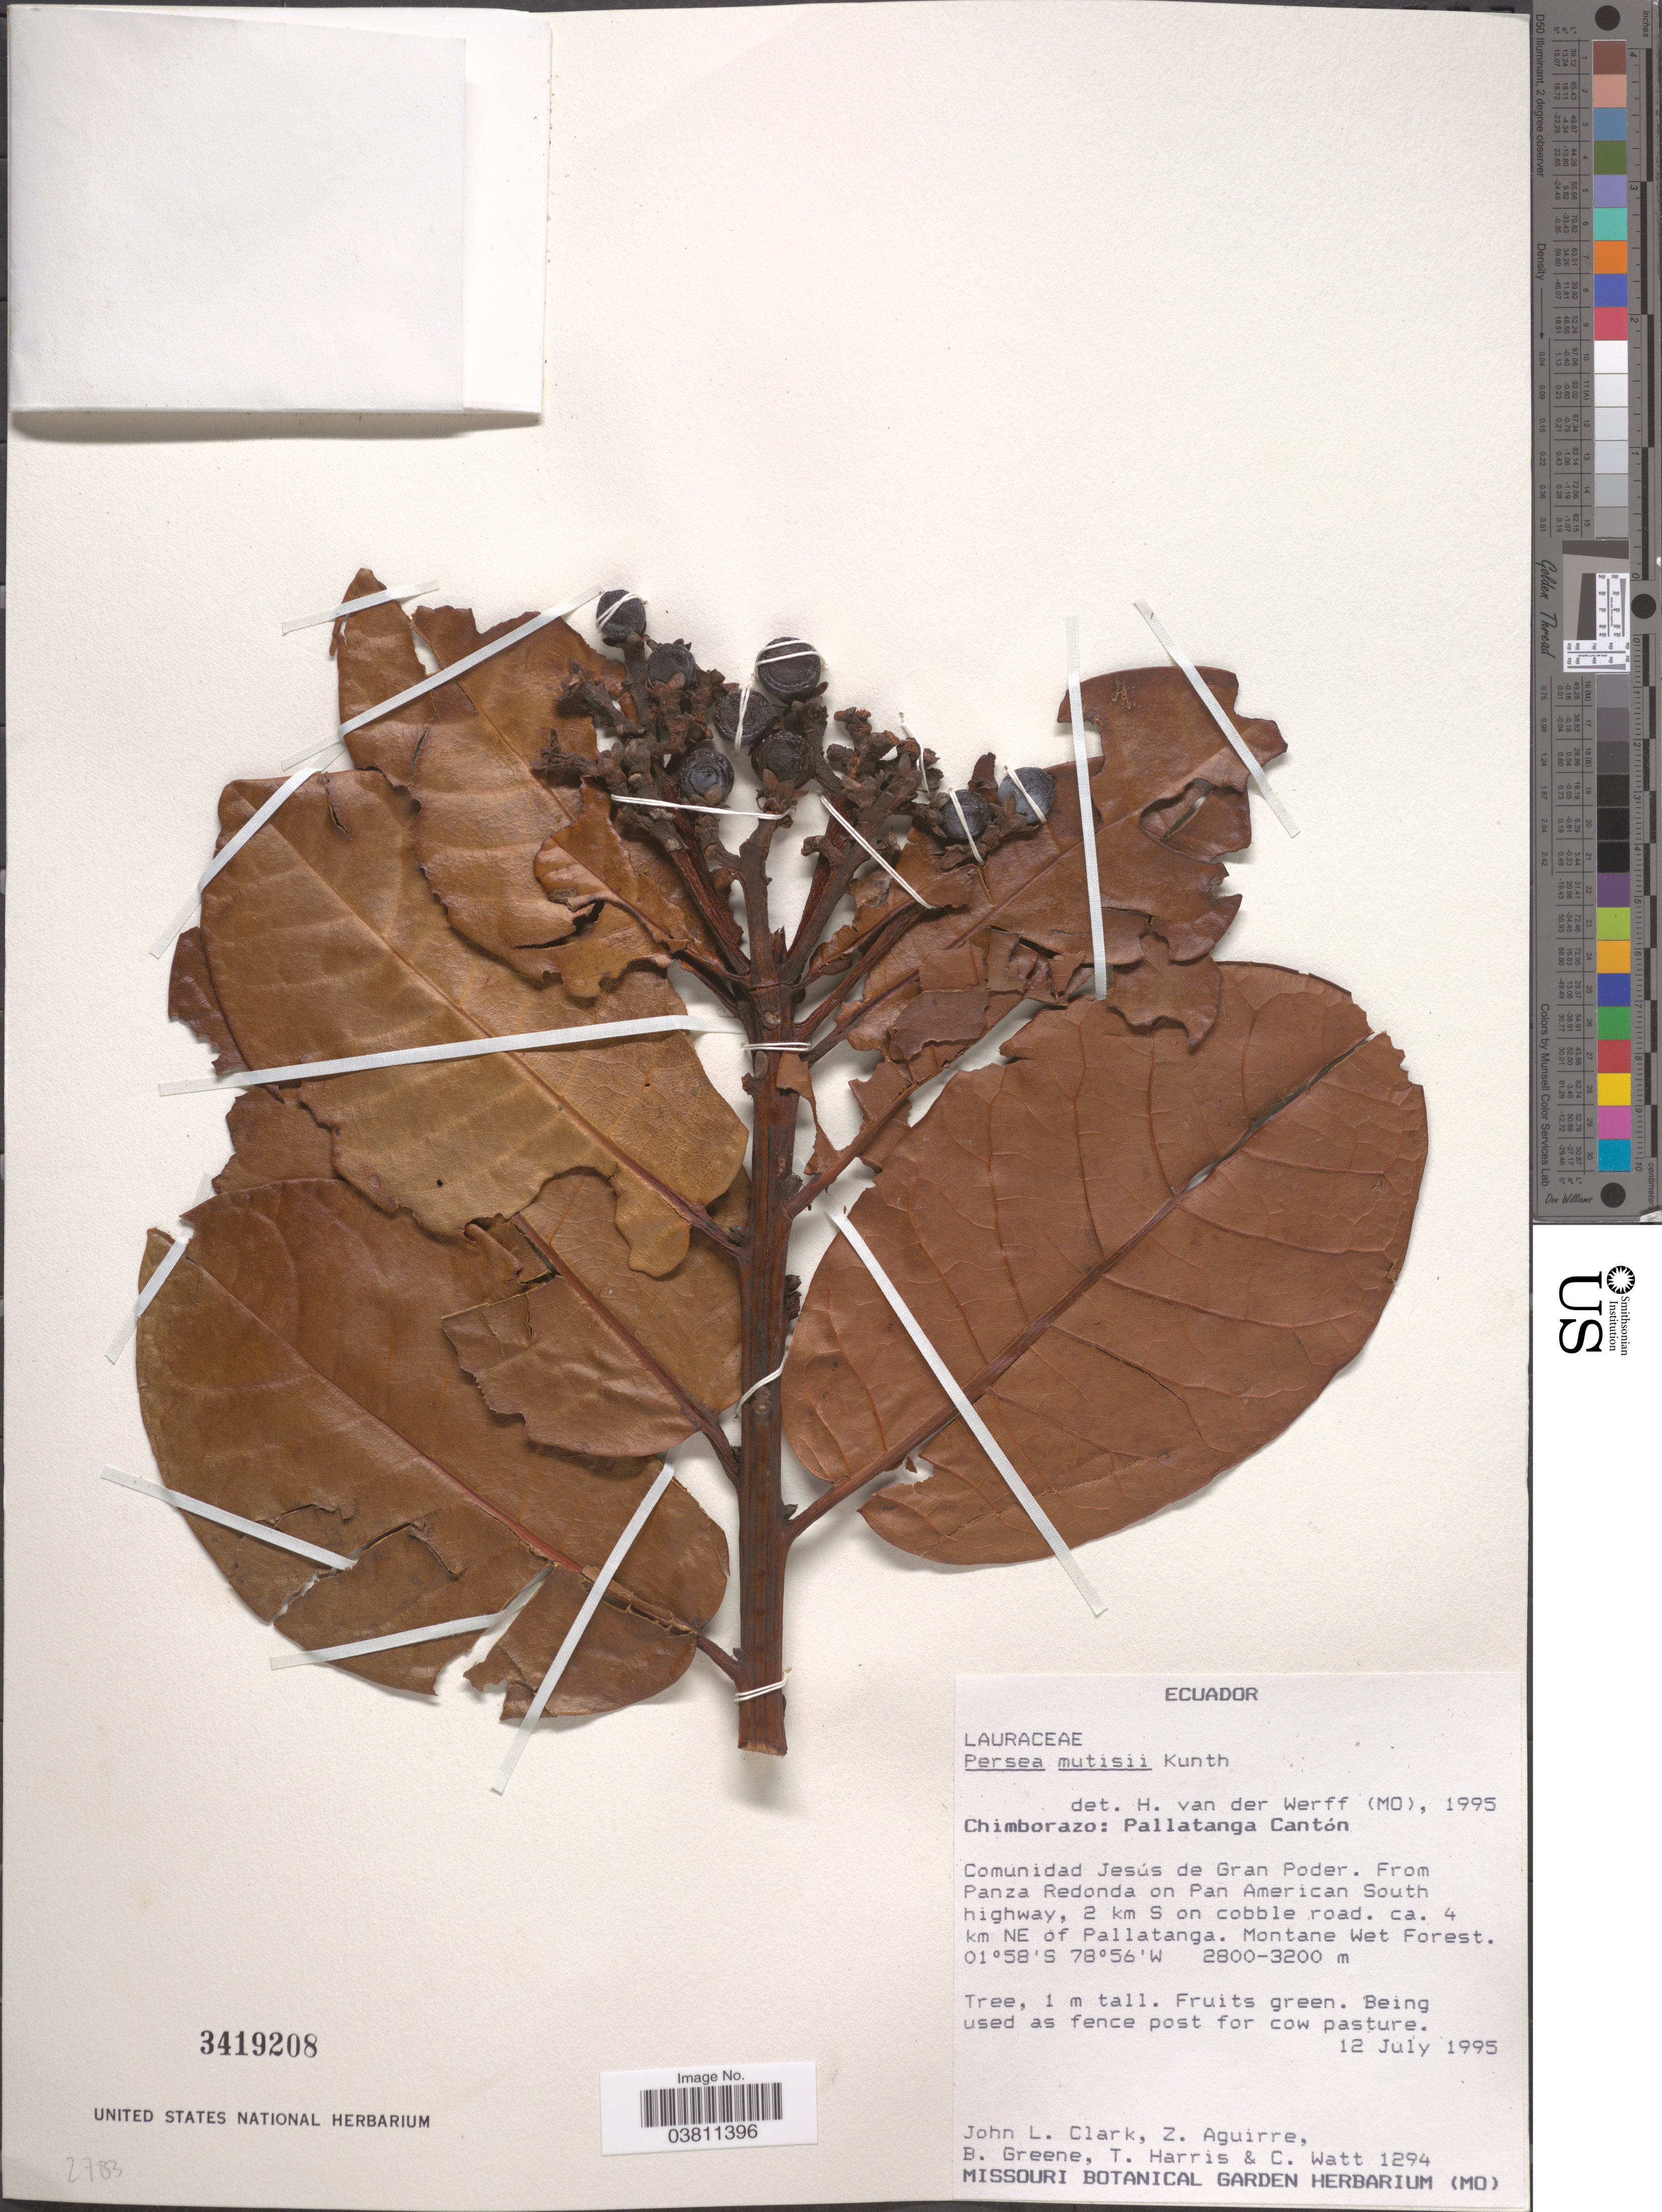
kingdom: Plantae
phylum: Tracheophyta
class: Magnoliopsida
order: Laurales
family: Lauraceae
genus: Persea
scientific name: Persea mutisii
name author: Kunth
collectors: J. L. Clark, Z. Aguirre, B. Greene, T. Harris & C. Watt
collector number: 1294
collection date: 1995-07-12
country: Ecuador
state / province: Chimborazo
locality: Pallatanga Cantón. Comunidad Jesús de Gran Poder. From Panza Redonda on Pan American South highway, 2 km S on cobble road. ca. 4 km NE of Pallatanga. Montane Wet Forest.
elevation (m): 2800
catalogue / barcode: US 3419208